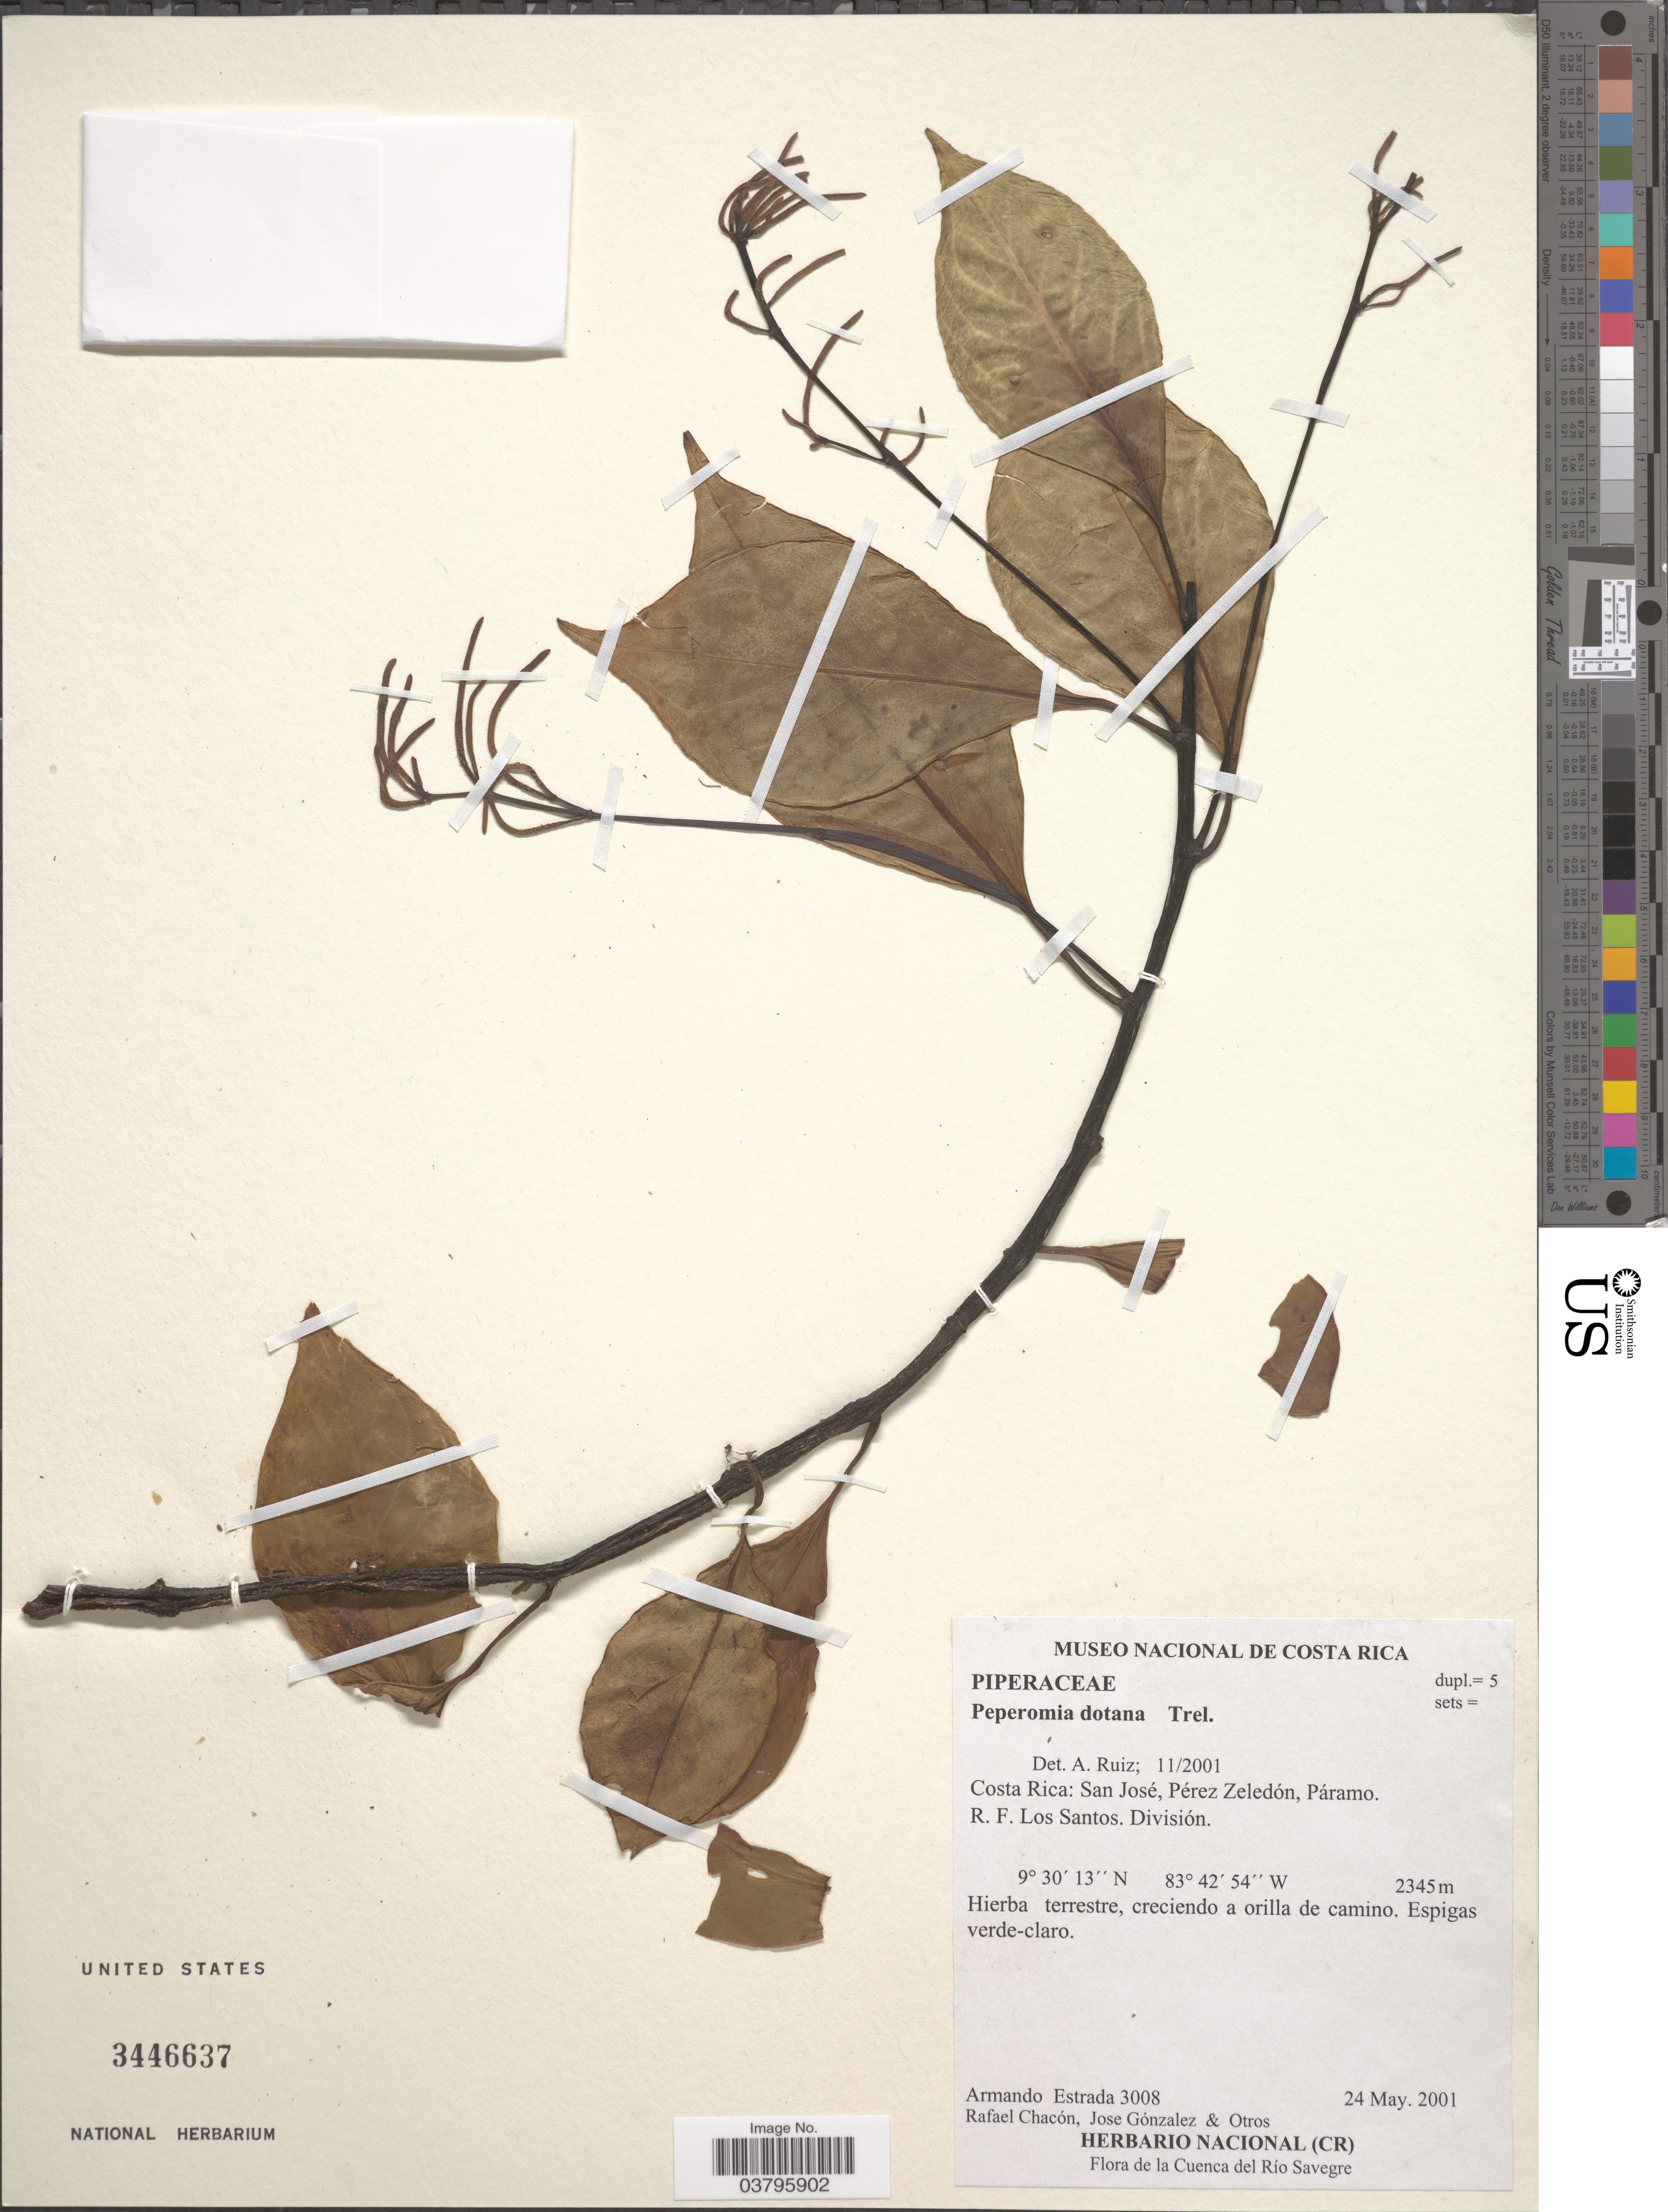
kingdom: Plantae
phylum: Tracheophyta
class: Magnoliopsida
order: Piperales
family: Piperaceae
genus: Peperomia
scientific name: Peperomia dotana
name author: Trel.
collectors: A. Estrada, R. Chacón, J. A. Gonzalez & et al.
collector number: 3008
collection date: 2001-05-24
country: Costa Rica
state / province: San José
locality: Pérez Zeledón, Páramo. R.F. Los Santos. División.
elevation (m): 2345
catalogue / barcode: US 3446637